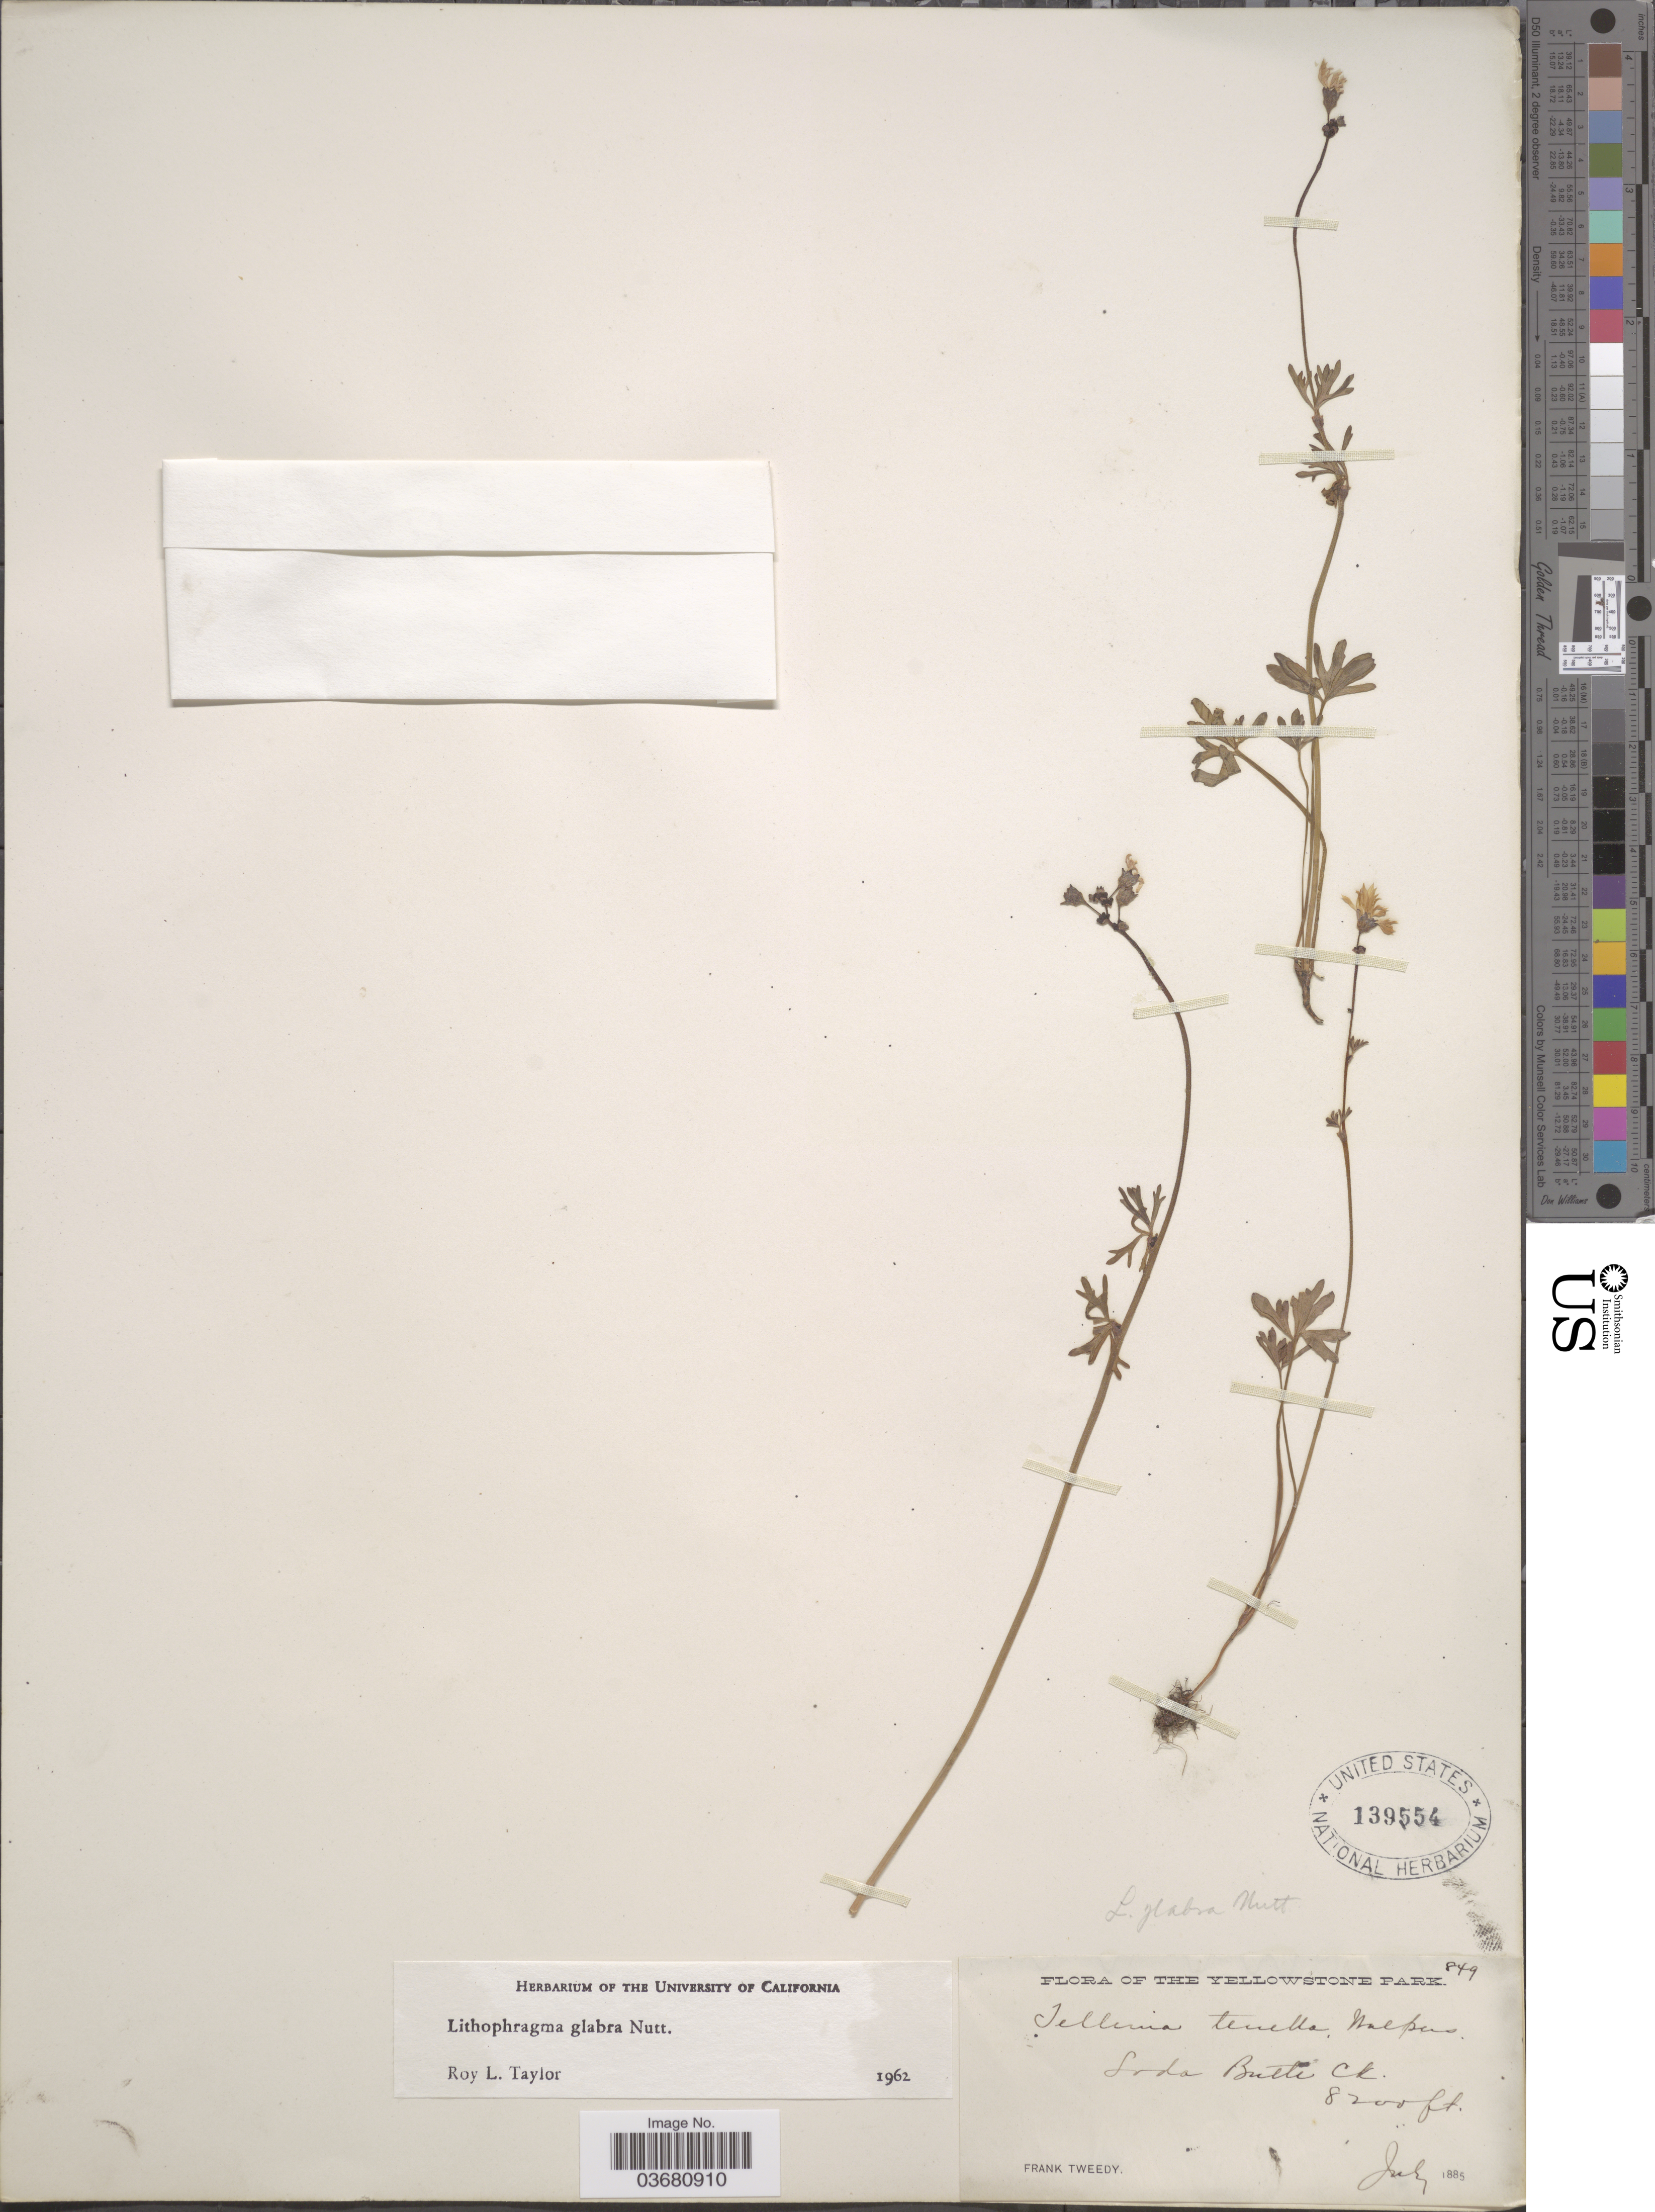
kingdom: Plantae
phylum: Tracheophyta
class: Magnoliopsida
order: Saxifragales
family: Saxifragaceae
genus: Lithophragma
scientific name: Lithophragma glabrum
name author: Nutt.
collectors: F. Tweedy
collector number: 849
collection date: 1885-07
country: United States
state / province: Wyoming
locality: The Yellowstone Park. Soda Butte Ck.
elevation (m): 2499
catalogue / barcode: US 139554